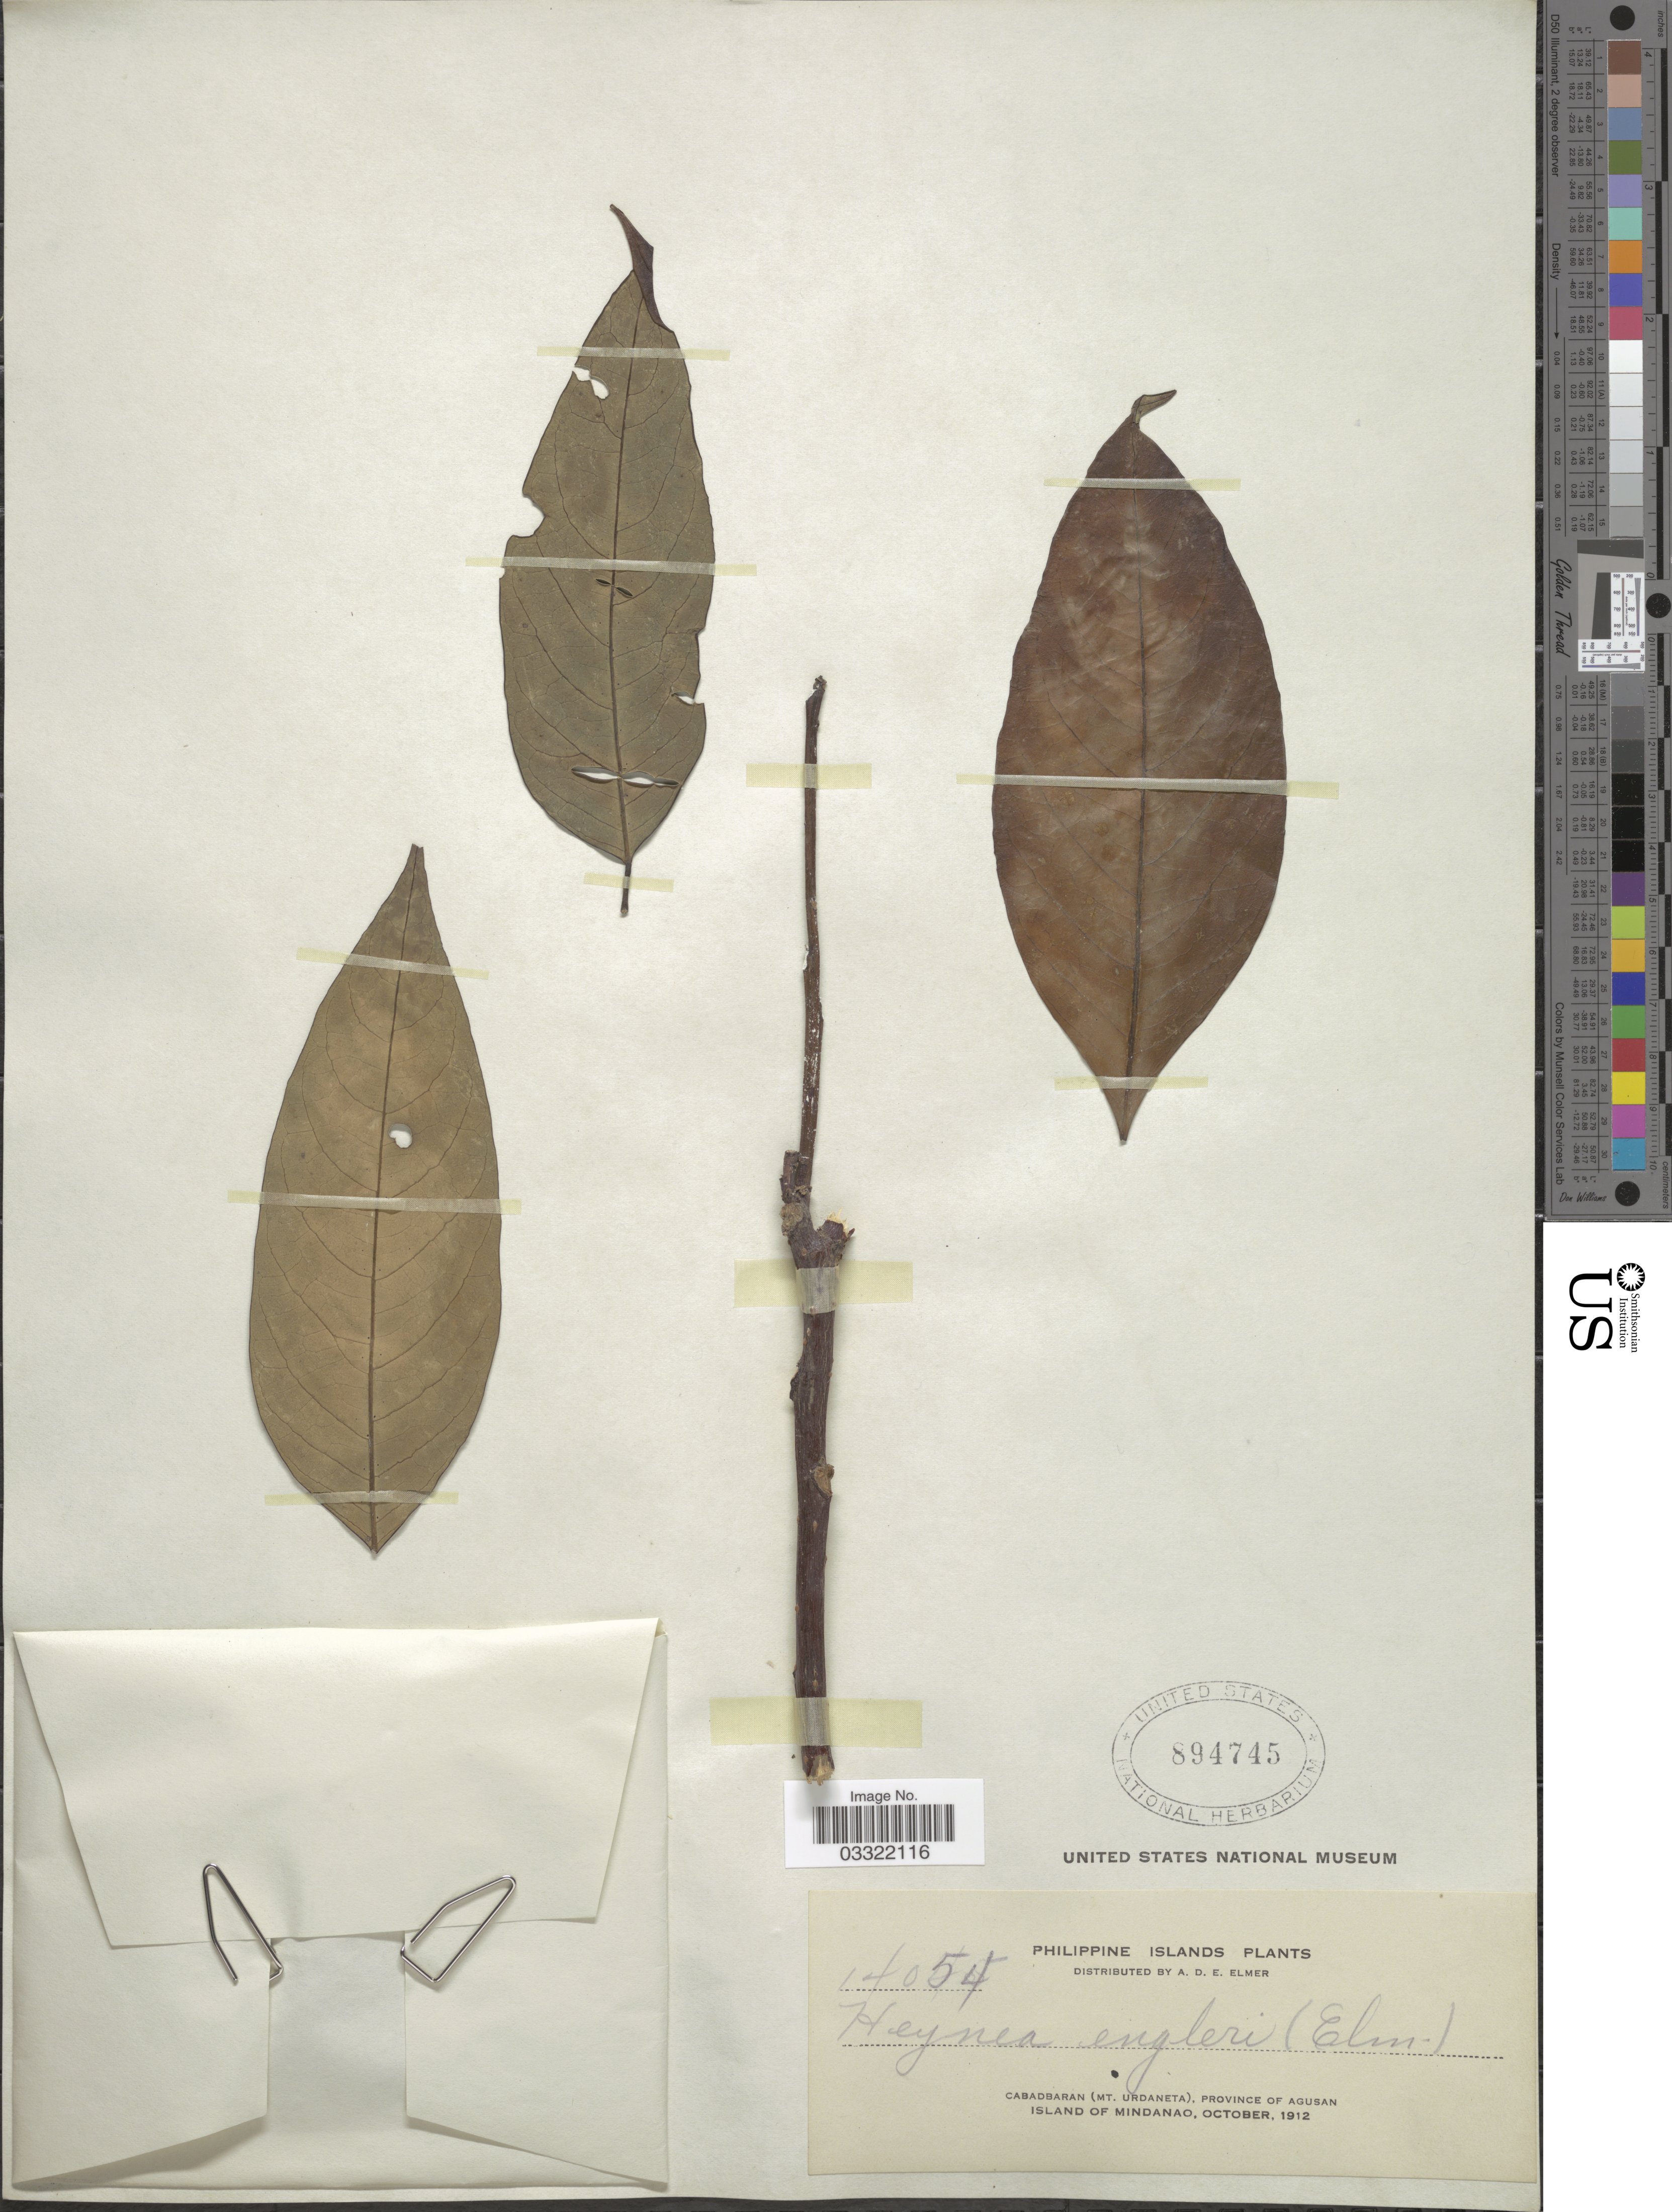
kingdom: Plantae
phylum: Tracheophyta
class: Magnoliopsida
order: Sapindales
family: Meliaceae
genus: Heynea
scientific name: Heynea sumatrana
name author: Mig.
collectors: A. D. E. Elmer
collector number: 14054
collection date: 1912-10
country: Philippines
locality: Philippine Islands. Cabadbaran (Mt. Urdaneta), Province of Agusan. Island of Mindanao.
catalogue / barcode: US 894745